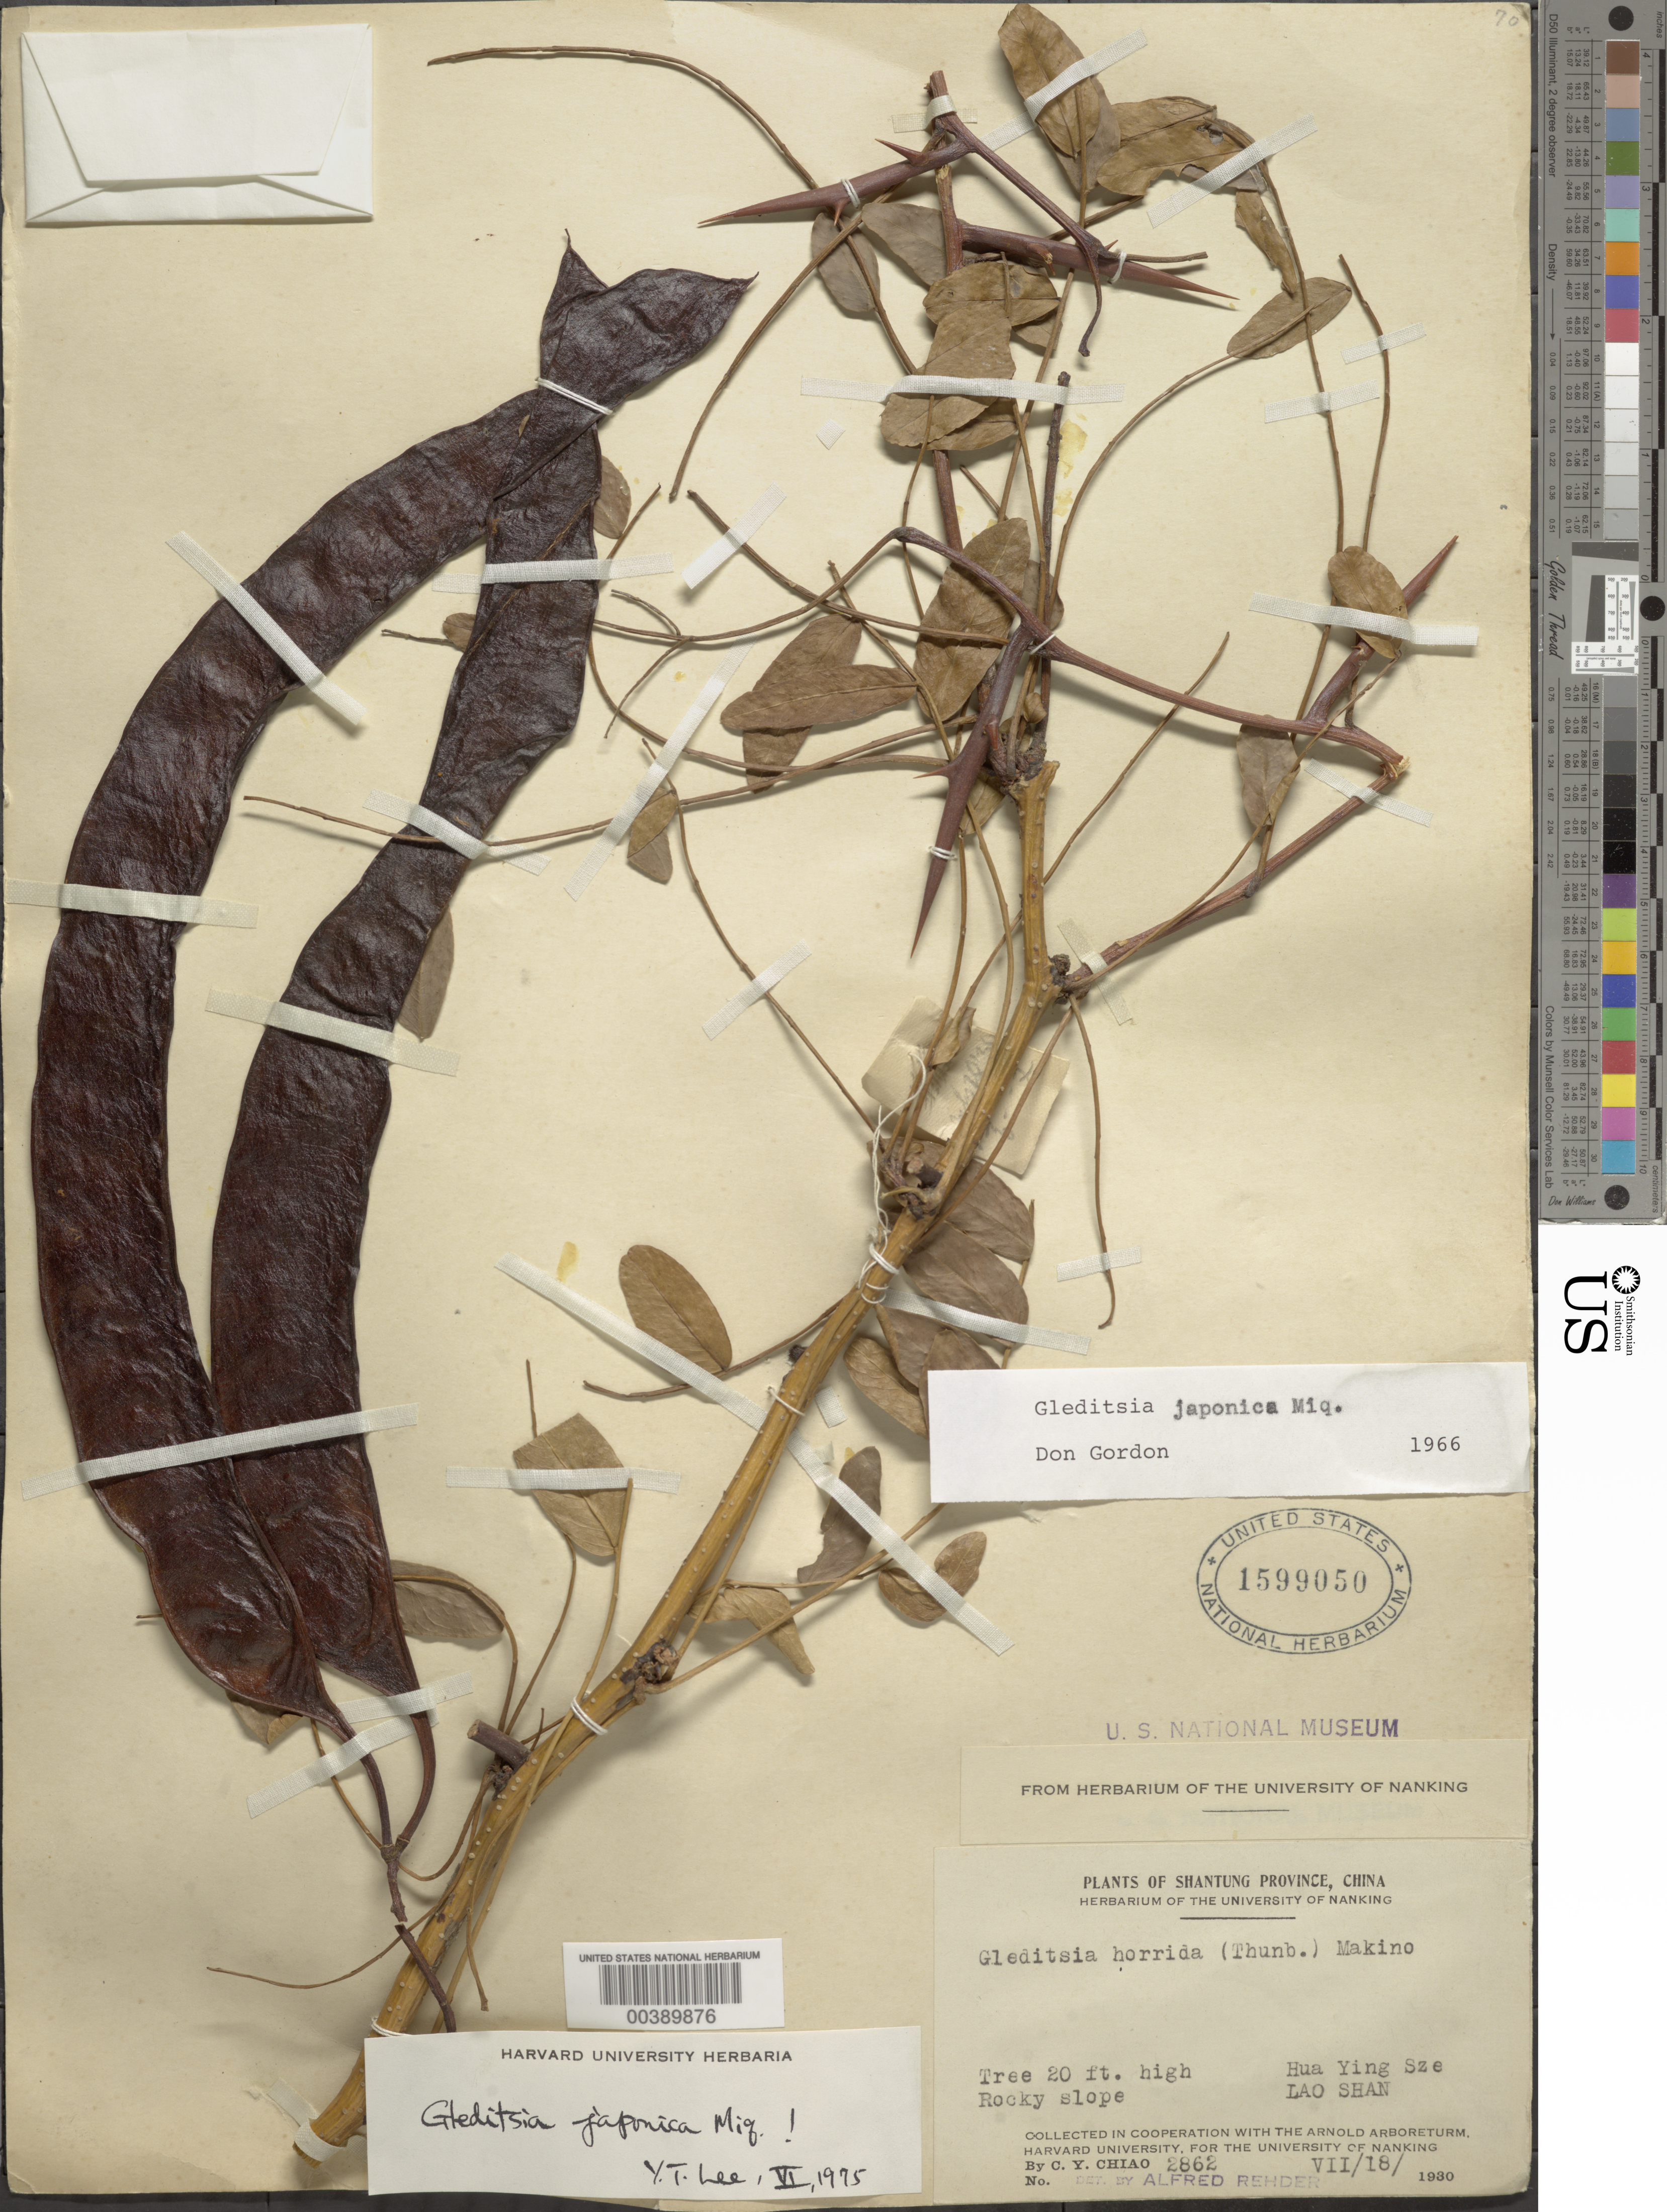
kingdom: Plantae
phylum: Tracheophyta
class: Magnoliopsida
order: Fabales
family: Fabaceae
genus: Gleditsia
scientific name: Gleditsia japonica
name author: Miq.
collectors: C. Y. Chiao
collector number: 2862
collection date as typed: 18 Jul 1930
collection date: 1930-07-18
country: China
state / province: Shandong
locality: Hua ying sze; lao shan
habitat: Rocky slope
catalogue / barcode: US 1599050